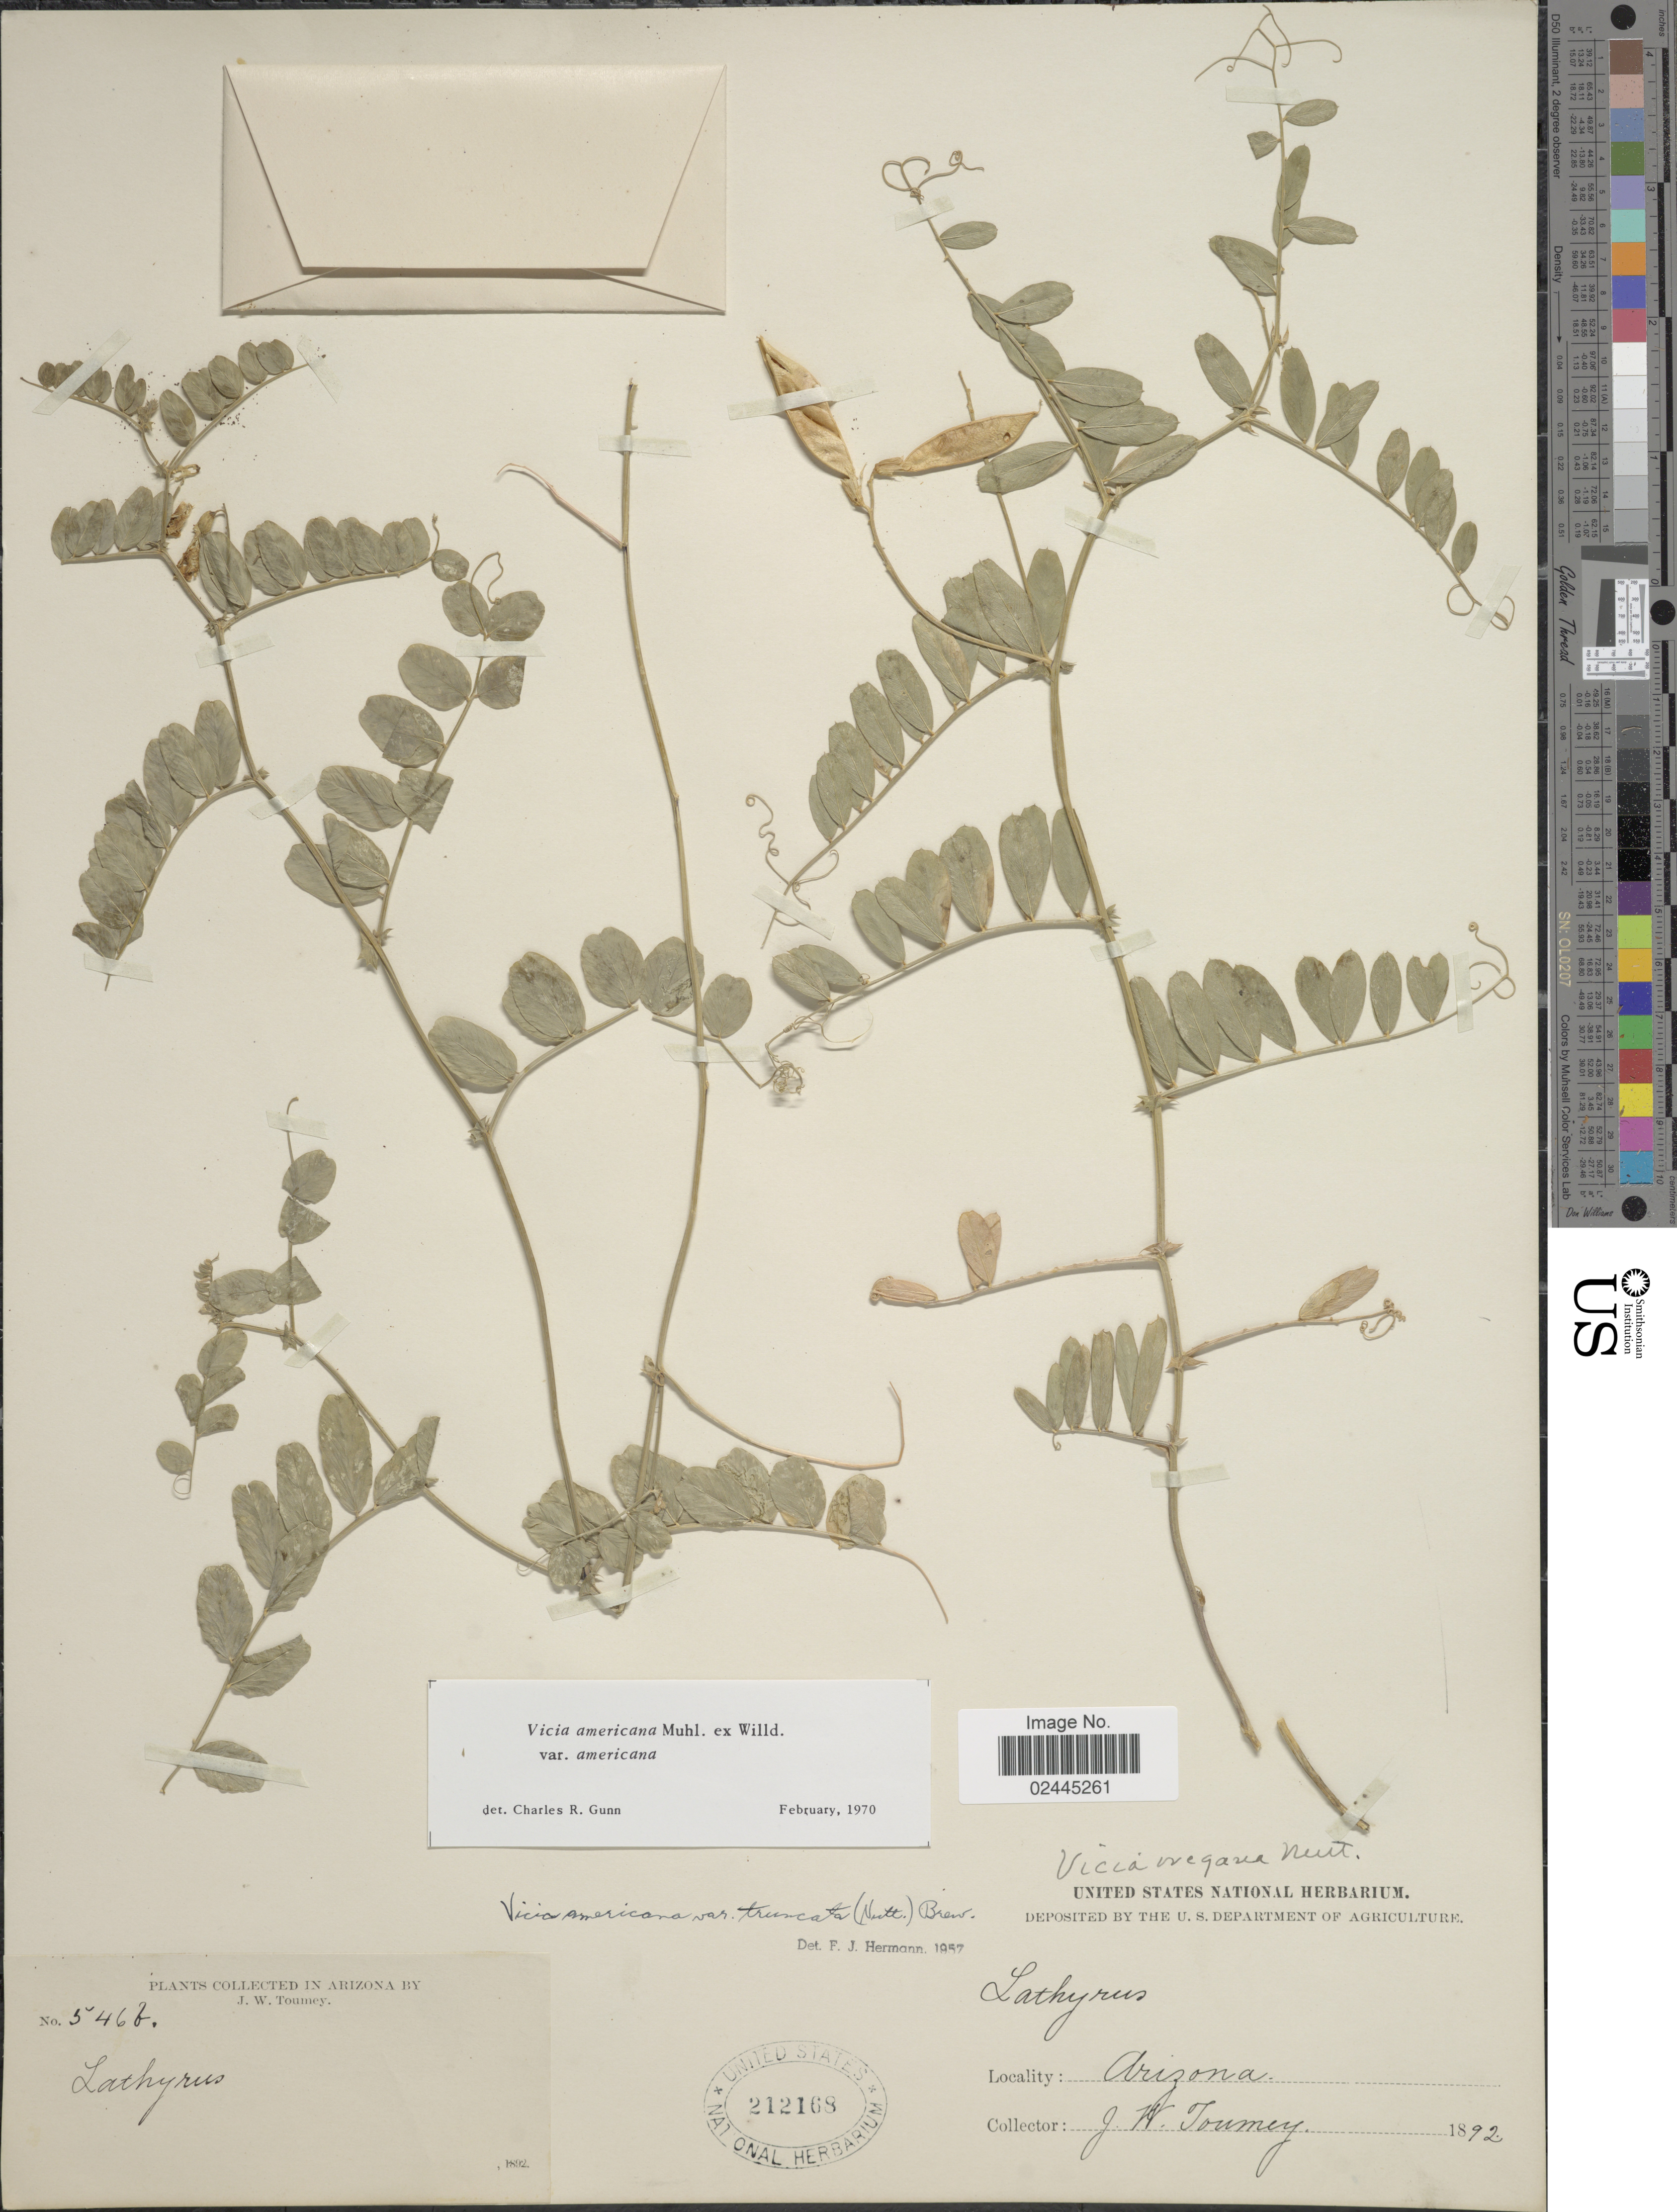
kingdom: Plantae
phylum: Tracheophyta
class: Magnoliopsida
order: Fabales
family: Fabaceae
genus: Vicia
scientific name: Vicia americana var. americana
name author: Muhl. ex Willd.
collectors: J. W. Toumey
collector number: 546b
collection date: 1892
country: United States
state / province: Arizona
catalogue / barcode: US 212168